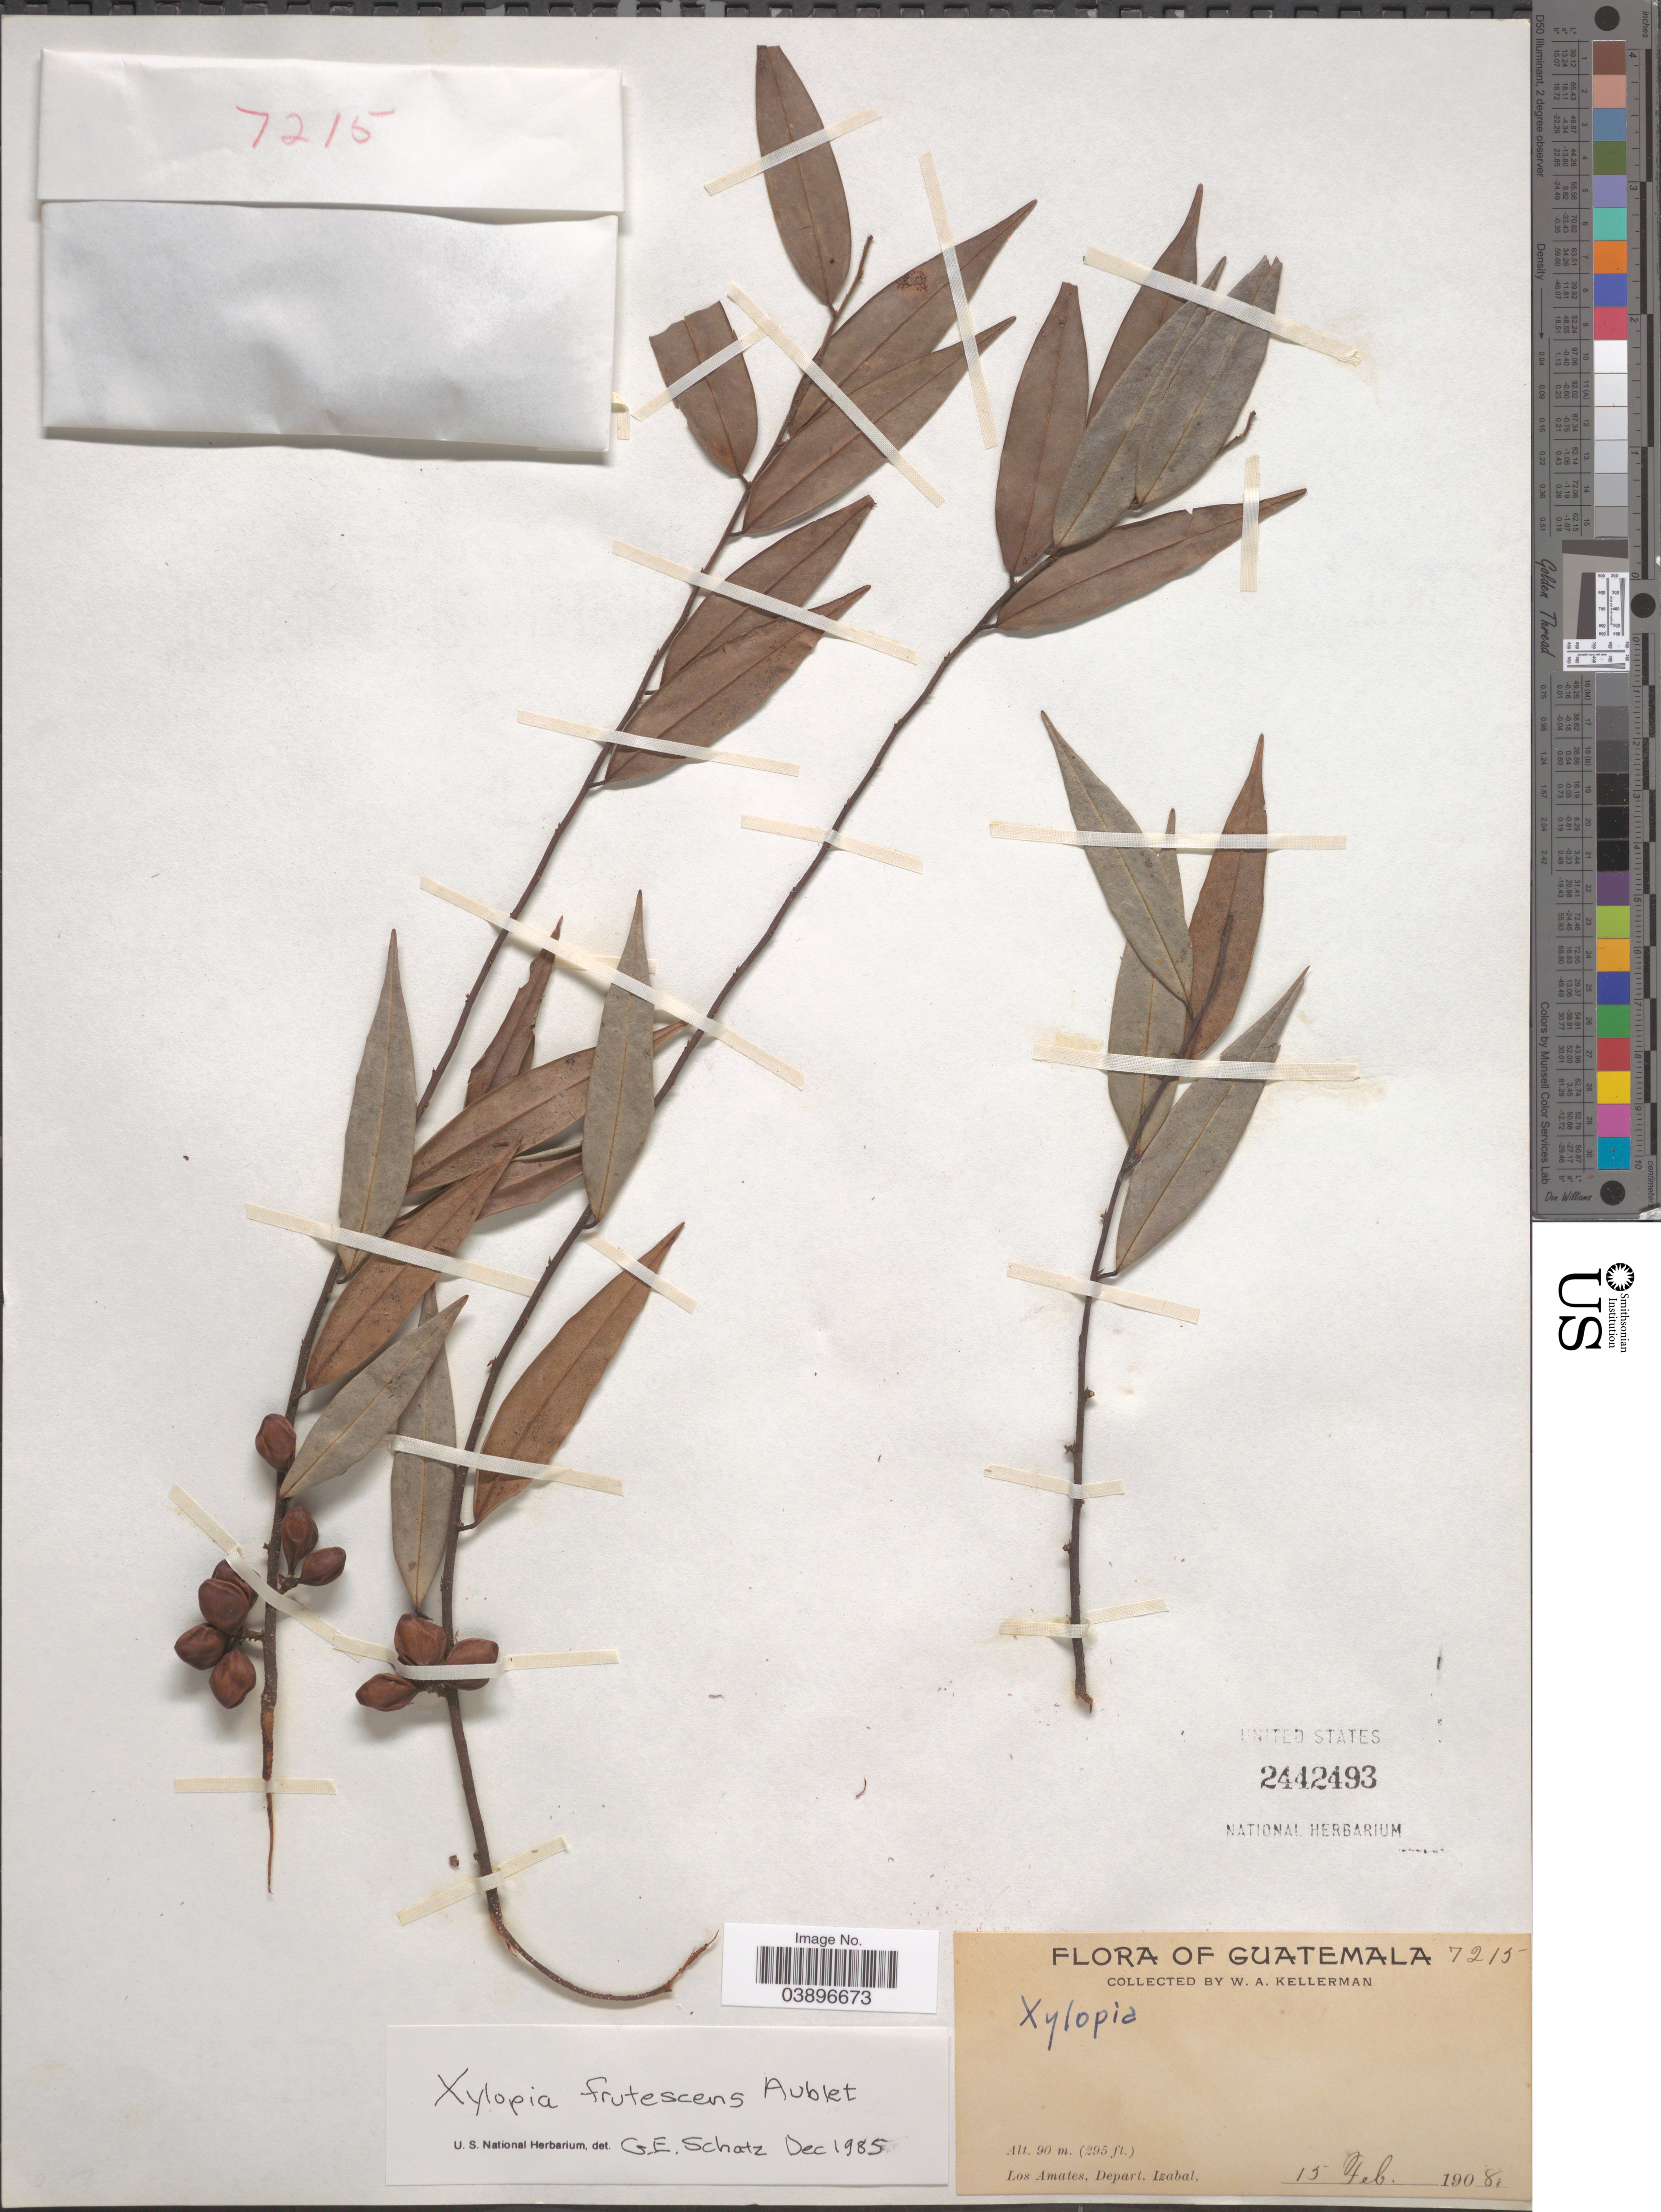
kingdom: Plantae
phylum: Tracheophyta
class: Magnoliopsida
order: Magnoliales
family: Annonaceae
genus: Xylopia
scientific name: Xylopia frutescens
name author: Aubl.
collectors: W. Kellerman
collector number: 7215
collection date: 1908-02-15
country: Guatemala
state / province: Izabal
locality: Los Amates, Depart. Izabal.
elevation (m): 90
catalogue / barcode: US 2442493